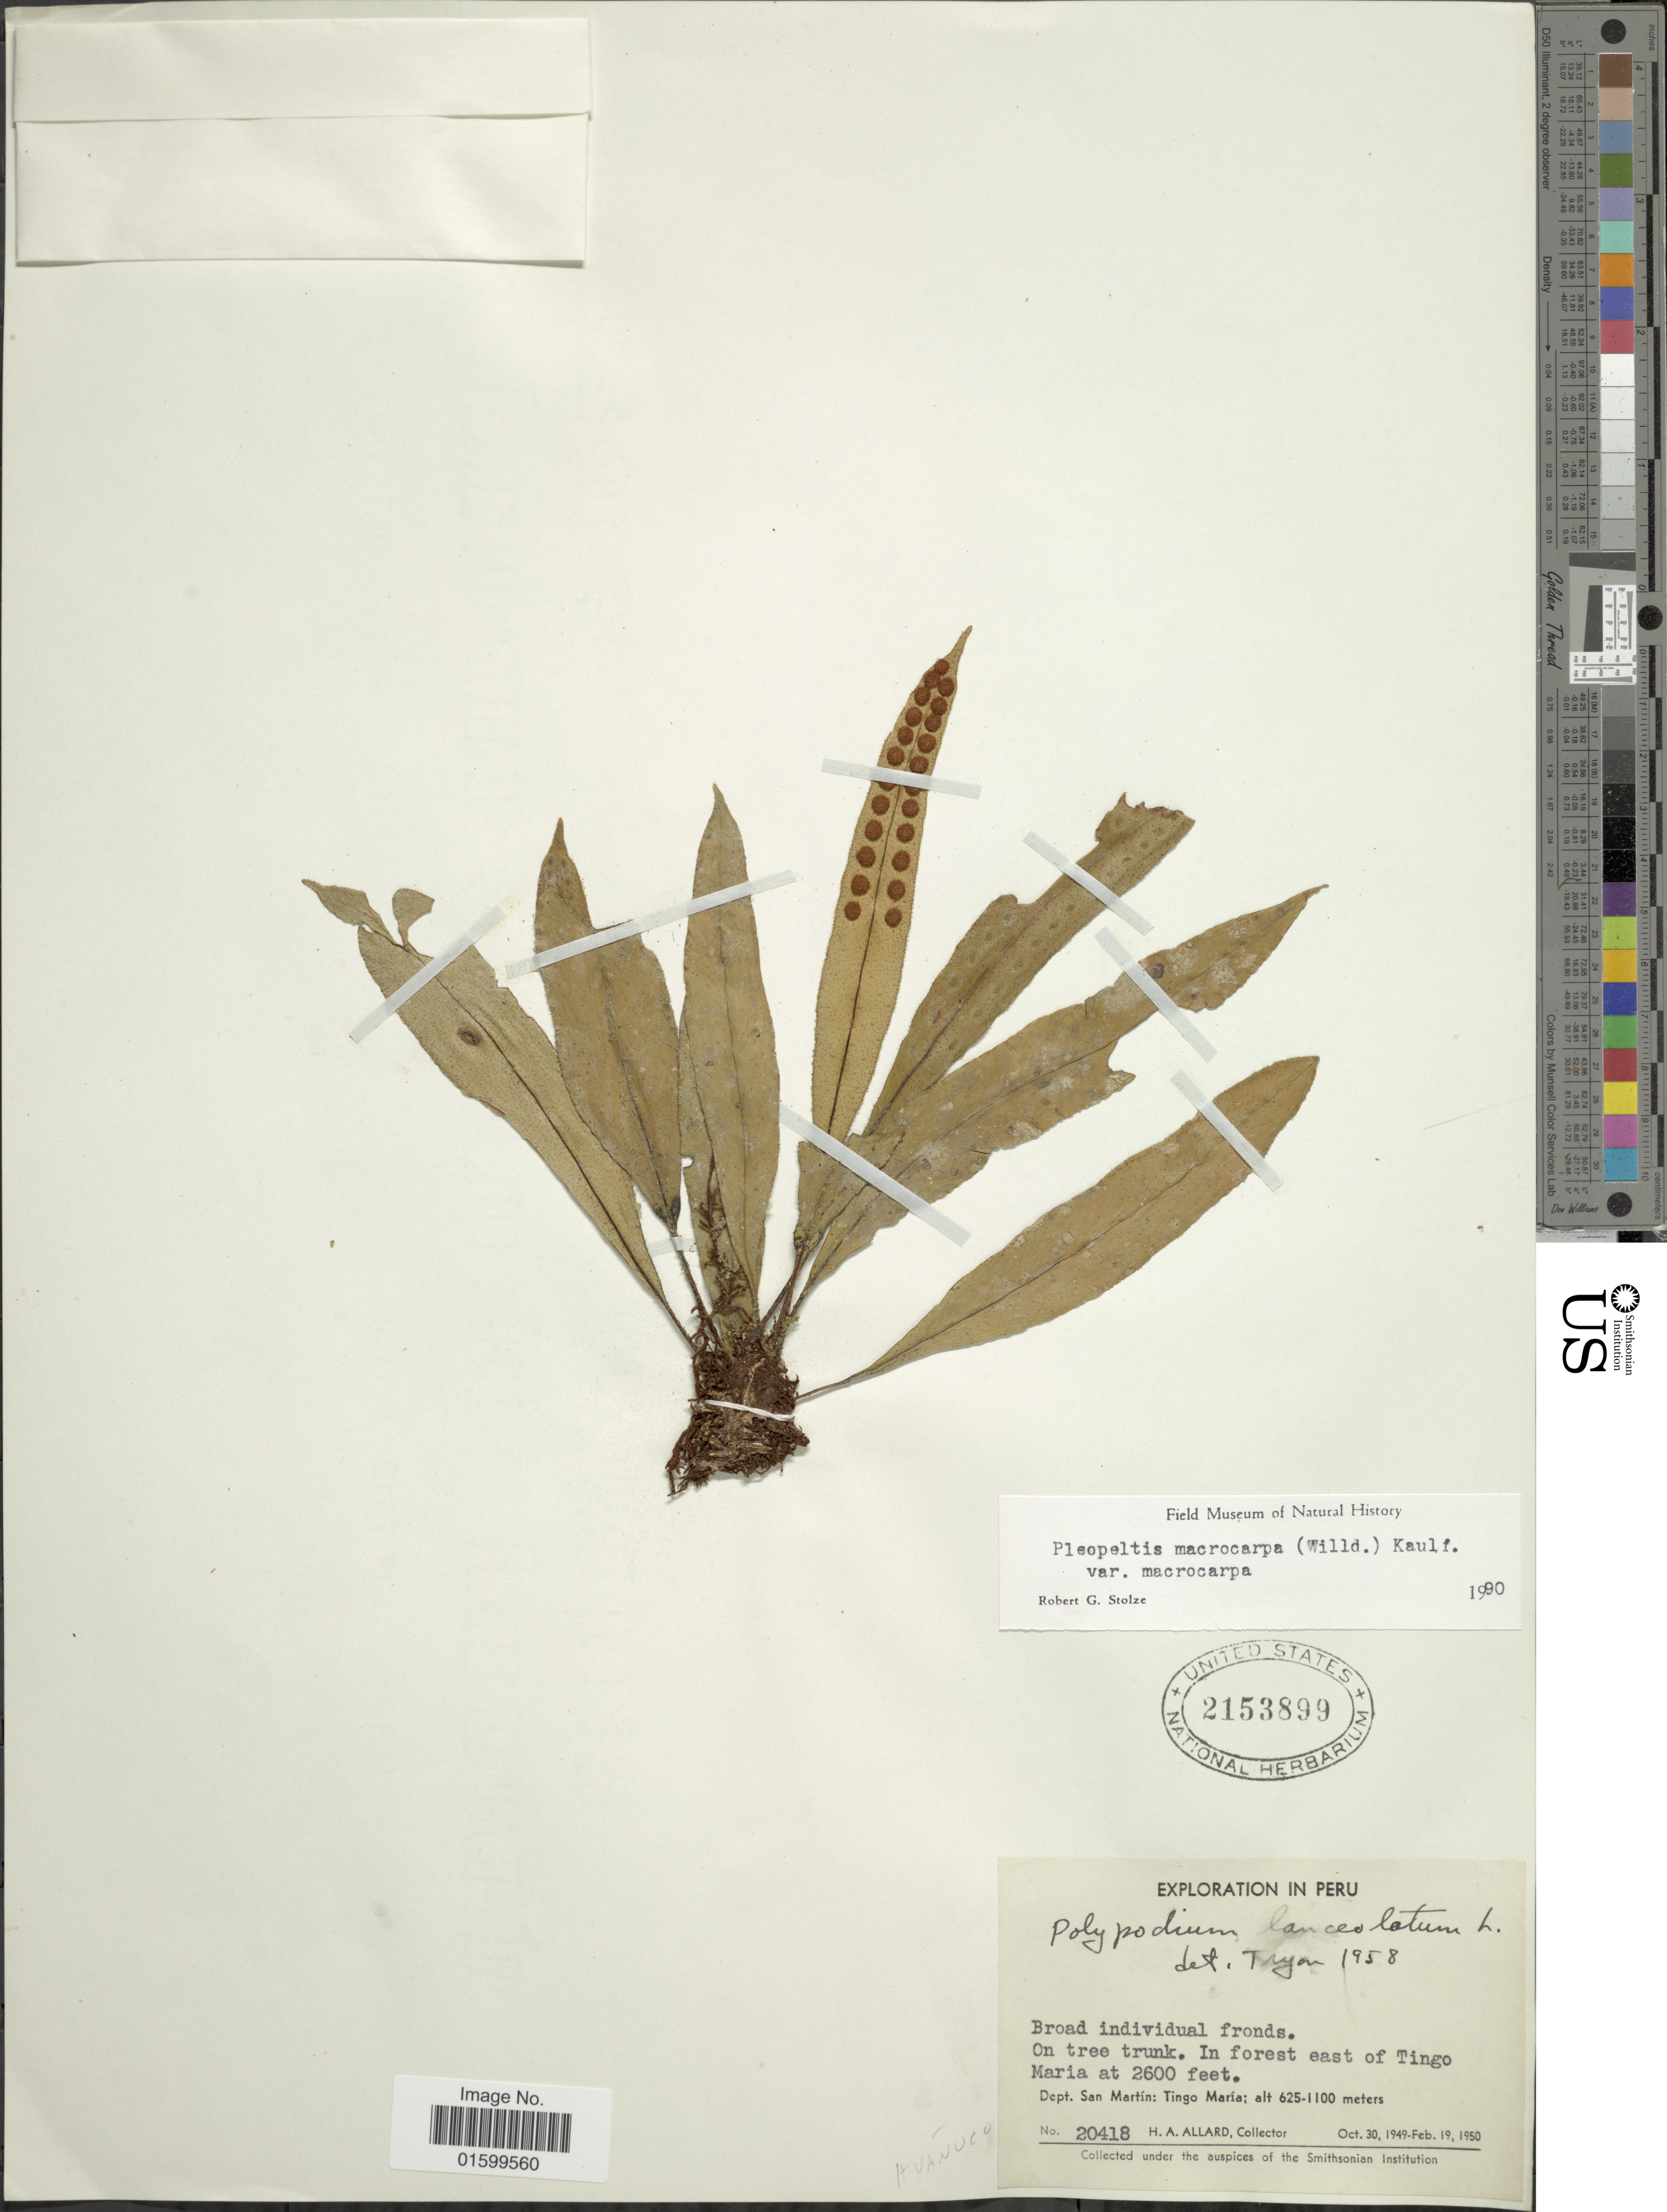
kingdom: Plantae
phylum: Tracheophyta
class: Polypodiopsida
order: Polypodiales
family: Polypodiaceae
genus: Pleopeltis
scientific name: Pleopeltis macrocarpa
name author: (Bory ex Willd.) Kaulf.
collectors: H. A. Allard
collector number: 20418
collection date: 1949-10-30/1950-02-19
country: Peru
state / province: San Martín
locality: East of Tingo Maria, Dept. San Martin: Tingo Maria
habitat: in forest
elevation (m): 625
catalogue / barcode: US 2153899